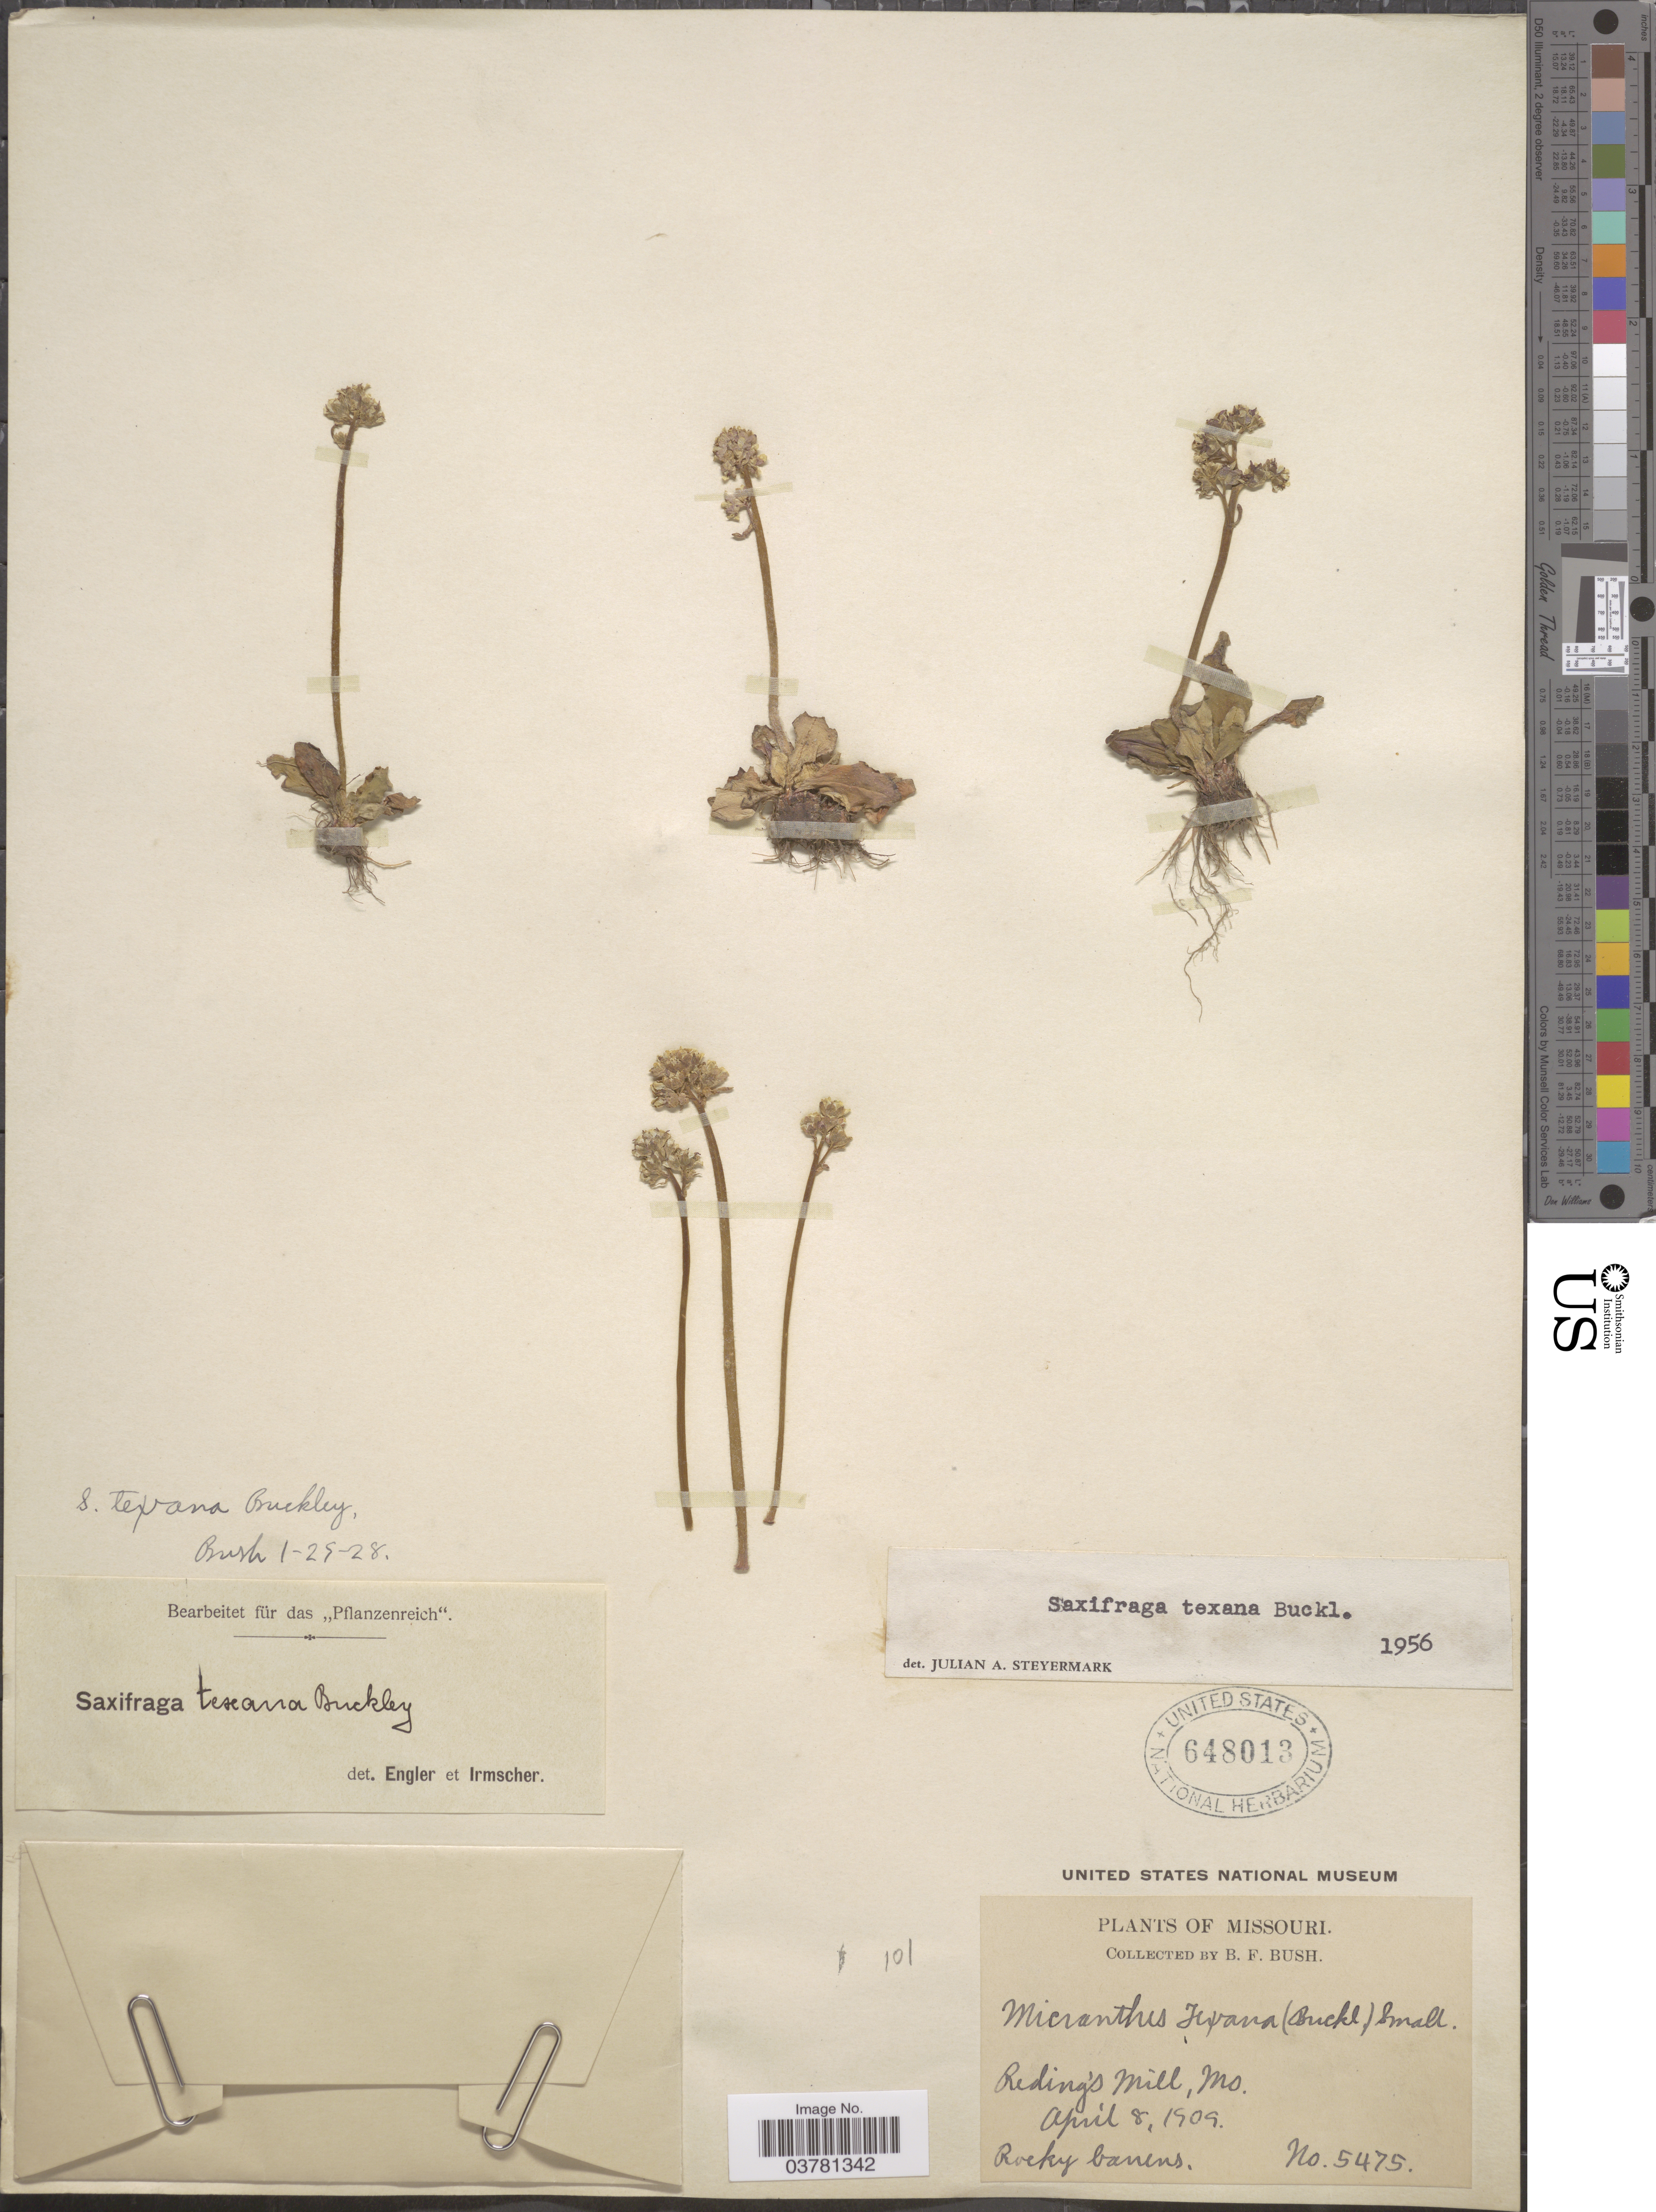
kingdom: Plantae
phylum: Tracheophyta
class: Magnoliopsida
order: Saxifragales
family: Saxifragaceae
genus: Micranthes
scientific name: Micranthes texana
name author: (Buckley) Small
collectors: B. F. Bush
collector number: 5475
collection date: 1909-04-08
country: United States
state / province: Missouri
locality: Reding's Mill.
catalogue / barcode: US 648013